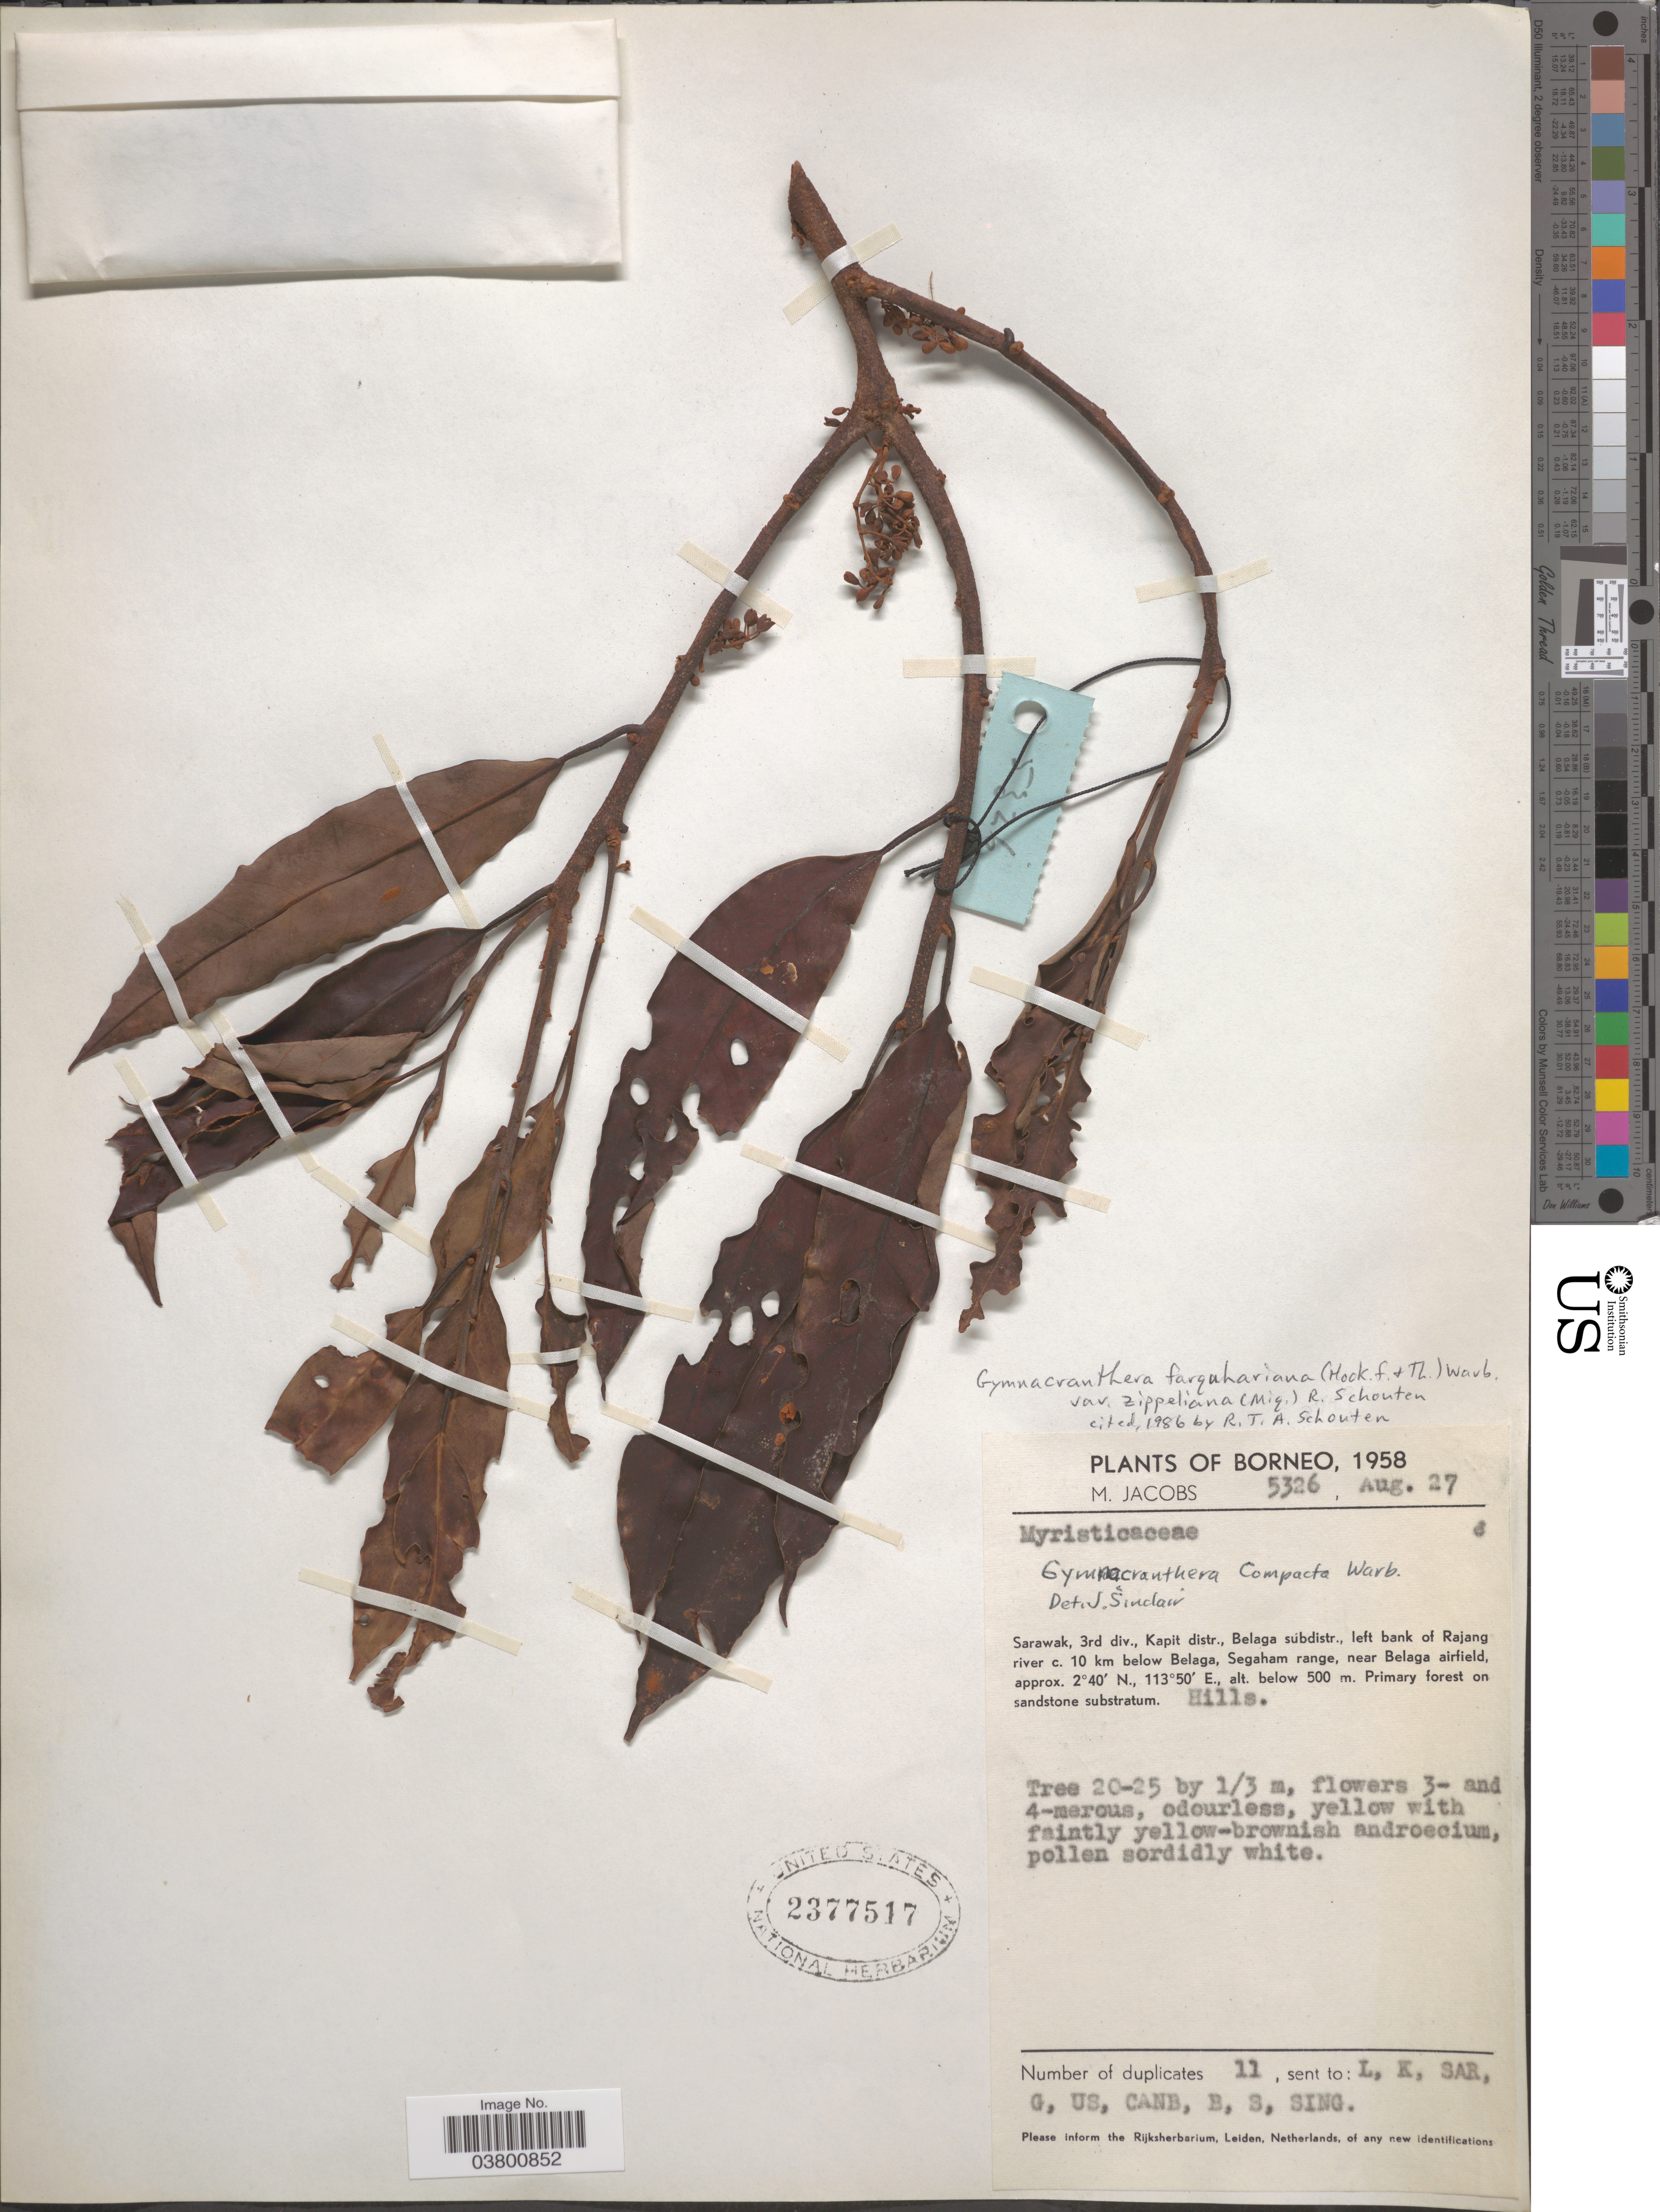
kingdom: Plantae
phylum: Tracheophyta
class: Magnoliopsida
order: Magnoliales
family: Myristicaceae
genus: Gymnacranthera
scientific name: Gymnacranthera farquhariana var. zippeliana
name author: (Miq.) R.T.A. Schouten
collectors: M. Jacobs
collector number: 5326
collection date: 1958-08-27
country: Malaysia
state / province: Sarawak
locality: Borneo. 3rd div., Kapit distr., Belaga subdistr., left bank of Rajang river c. 10 km below Belaga, Segaham range, near Belaga airfield.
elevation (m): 500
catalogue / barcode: US 2377517